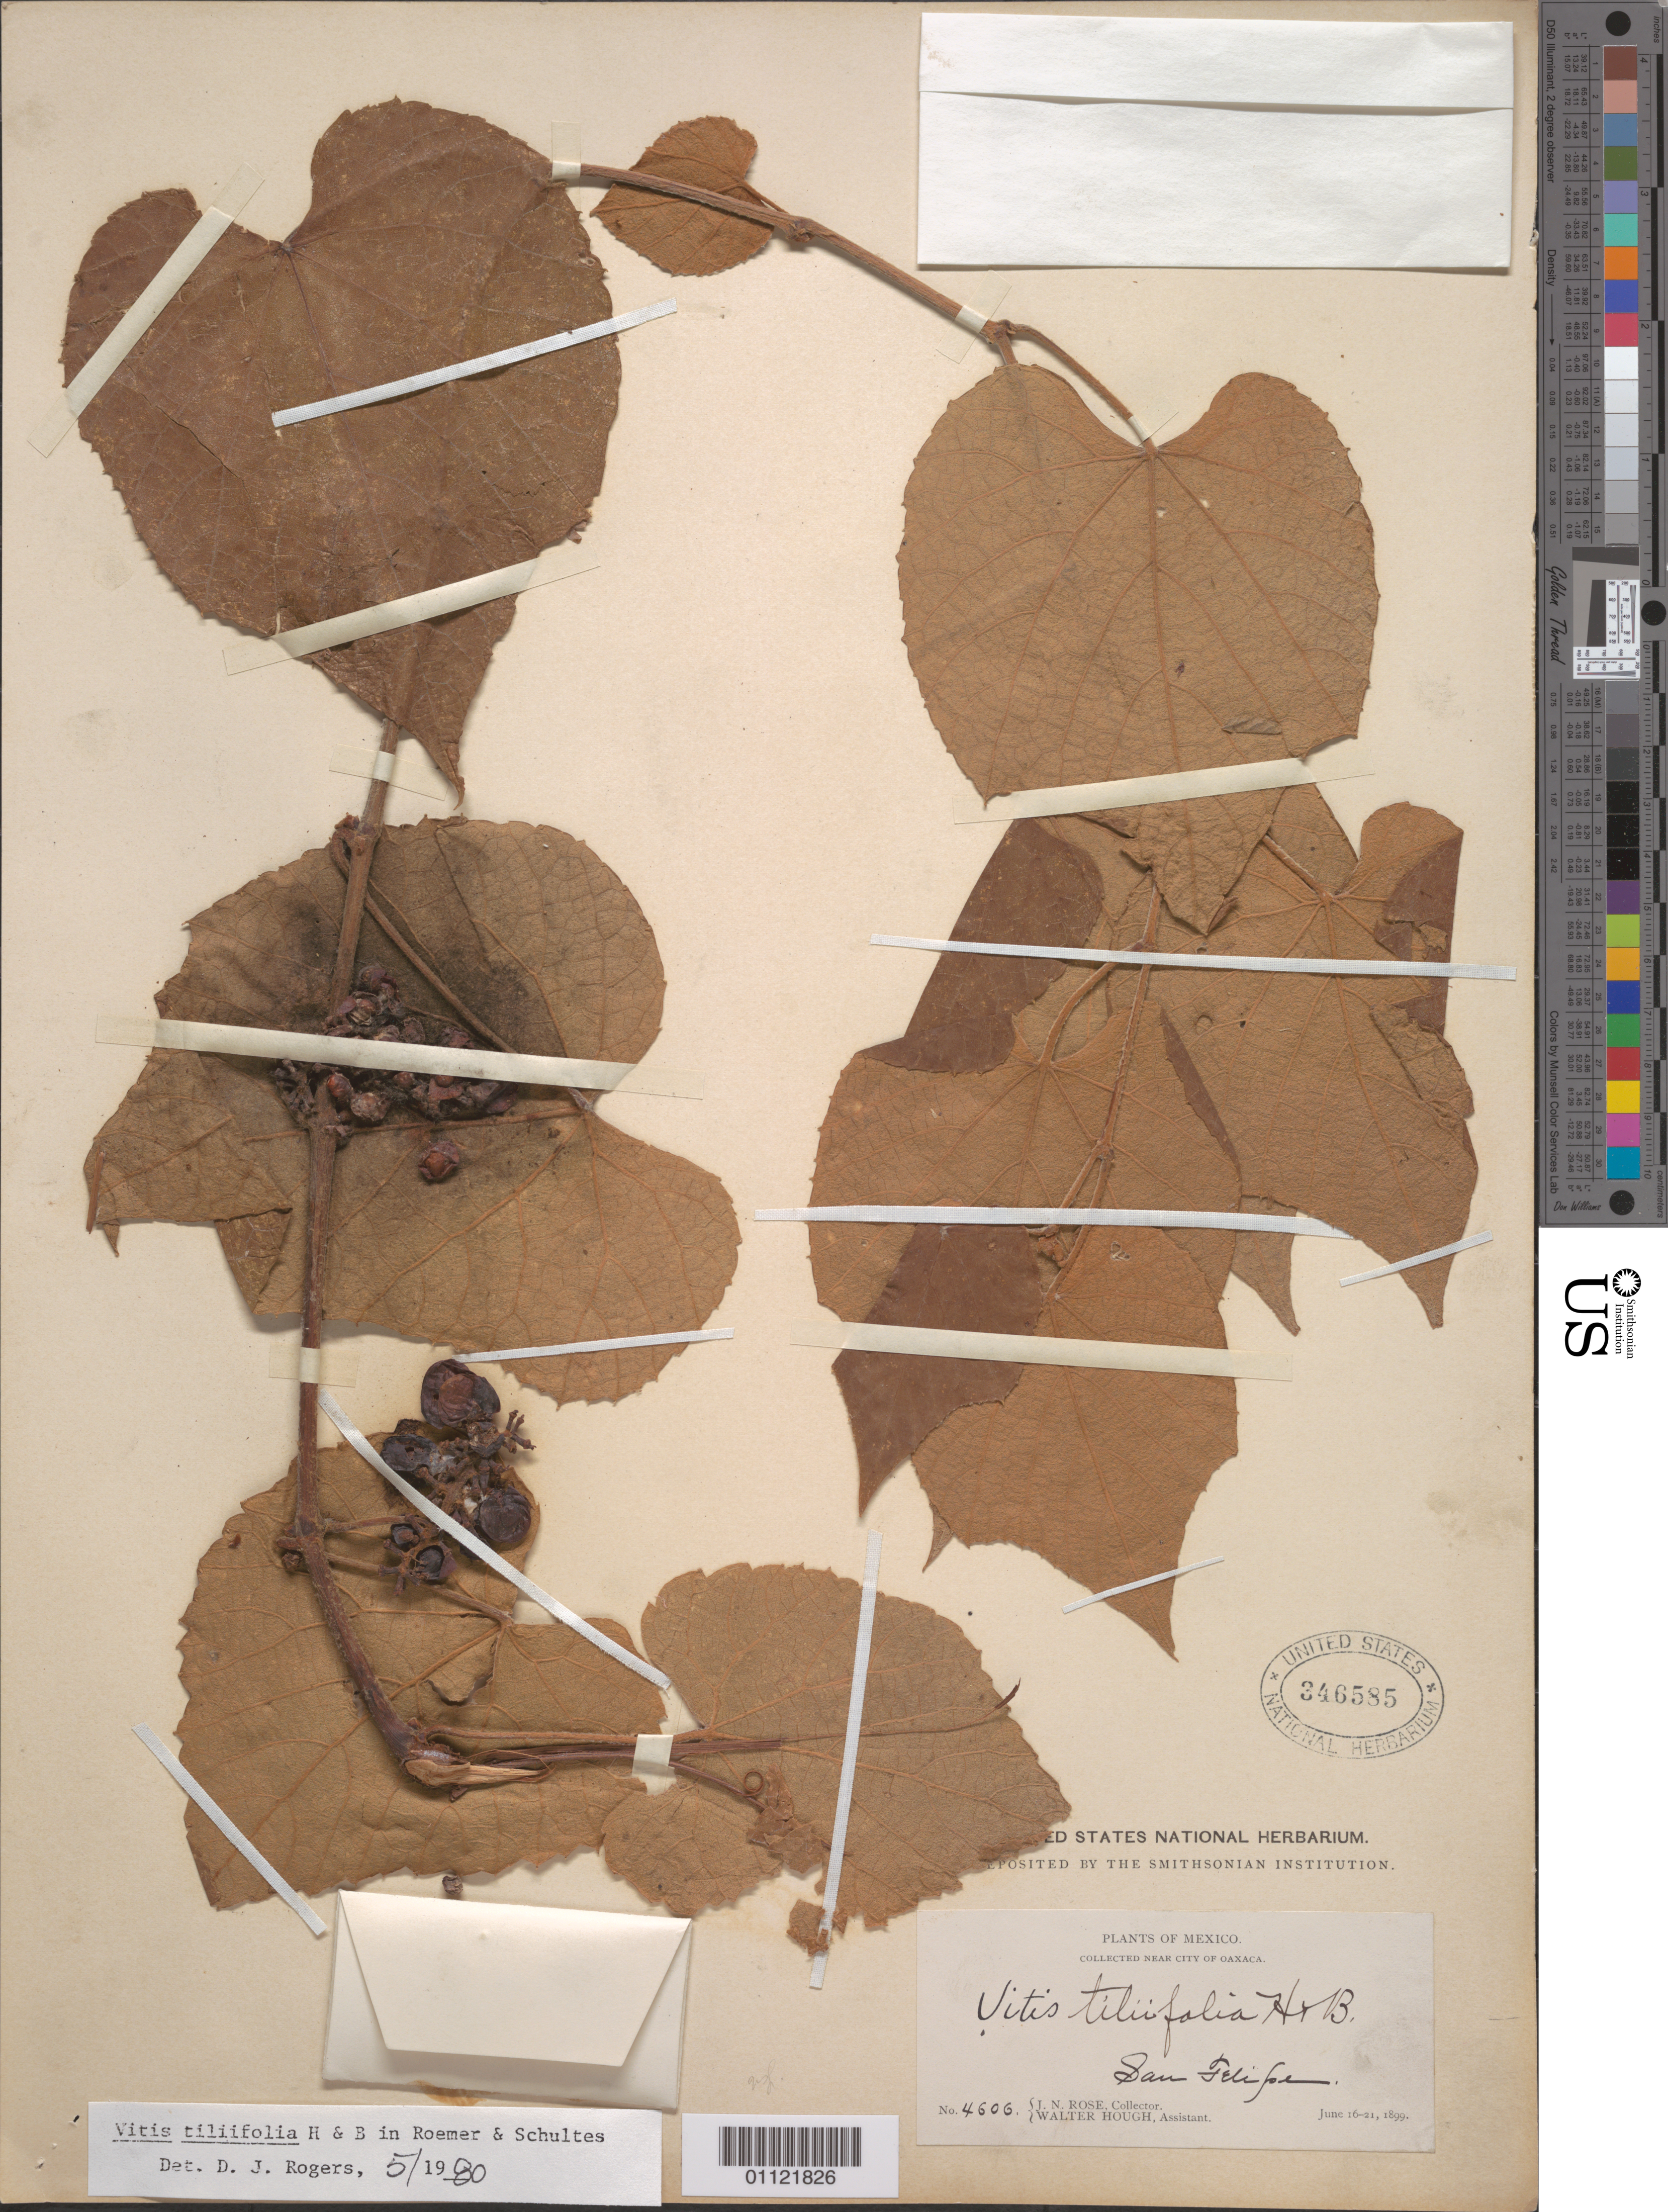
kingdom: Plantae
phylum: Tracheophyta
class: Magnoliopsida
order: Vitales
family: Vitaceae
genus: Vitis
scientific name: Vitis tiliifolia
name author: Humb. & Bonpl. ex Schult.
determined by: Rogers, D. J.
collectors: J. N. Rose & W. Hough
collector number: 4606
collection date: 1899-06-16/1899-06-21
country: Mexico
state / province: Oaxaca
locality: San Felipe, near city of Oaxaca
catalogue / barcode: US 346585